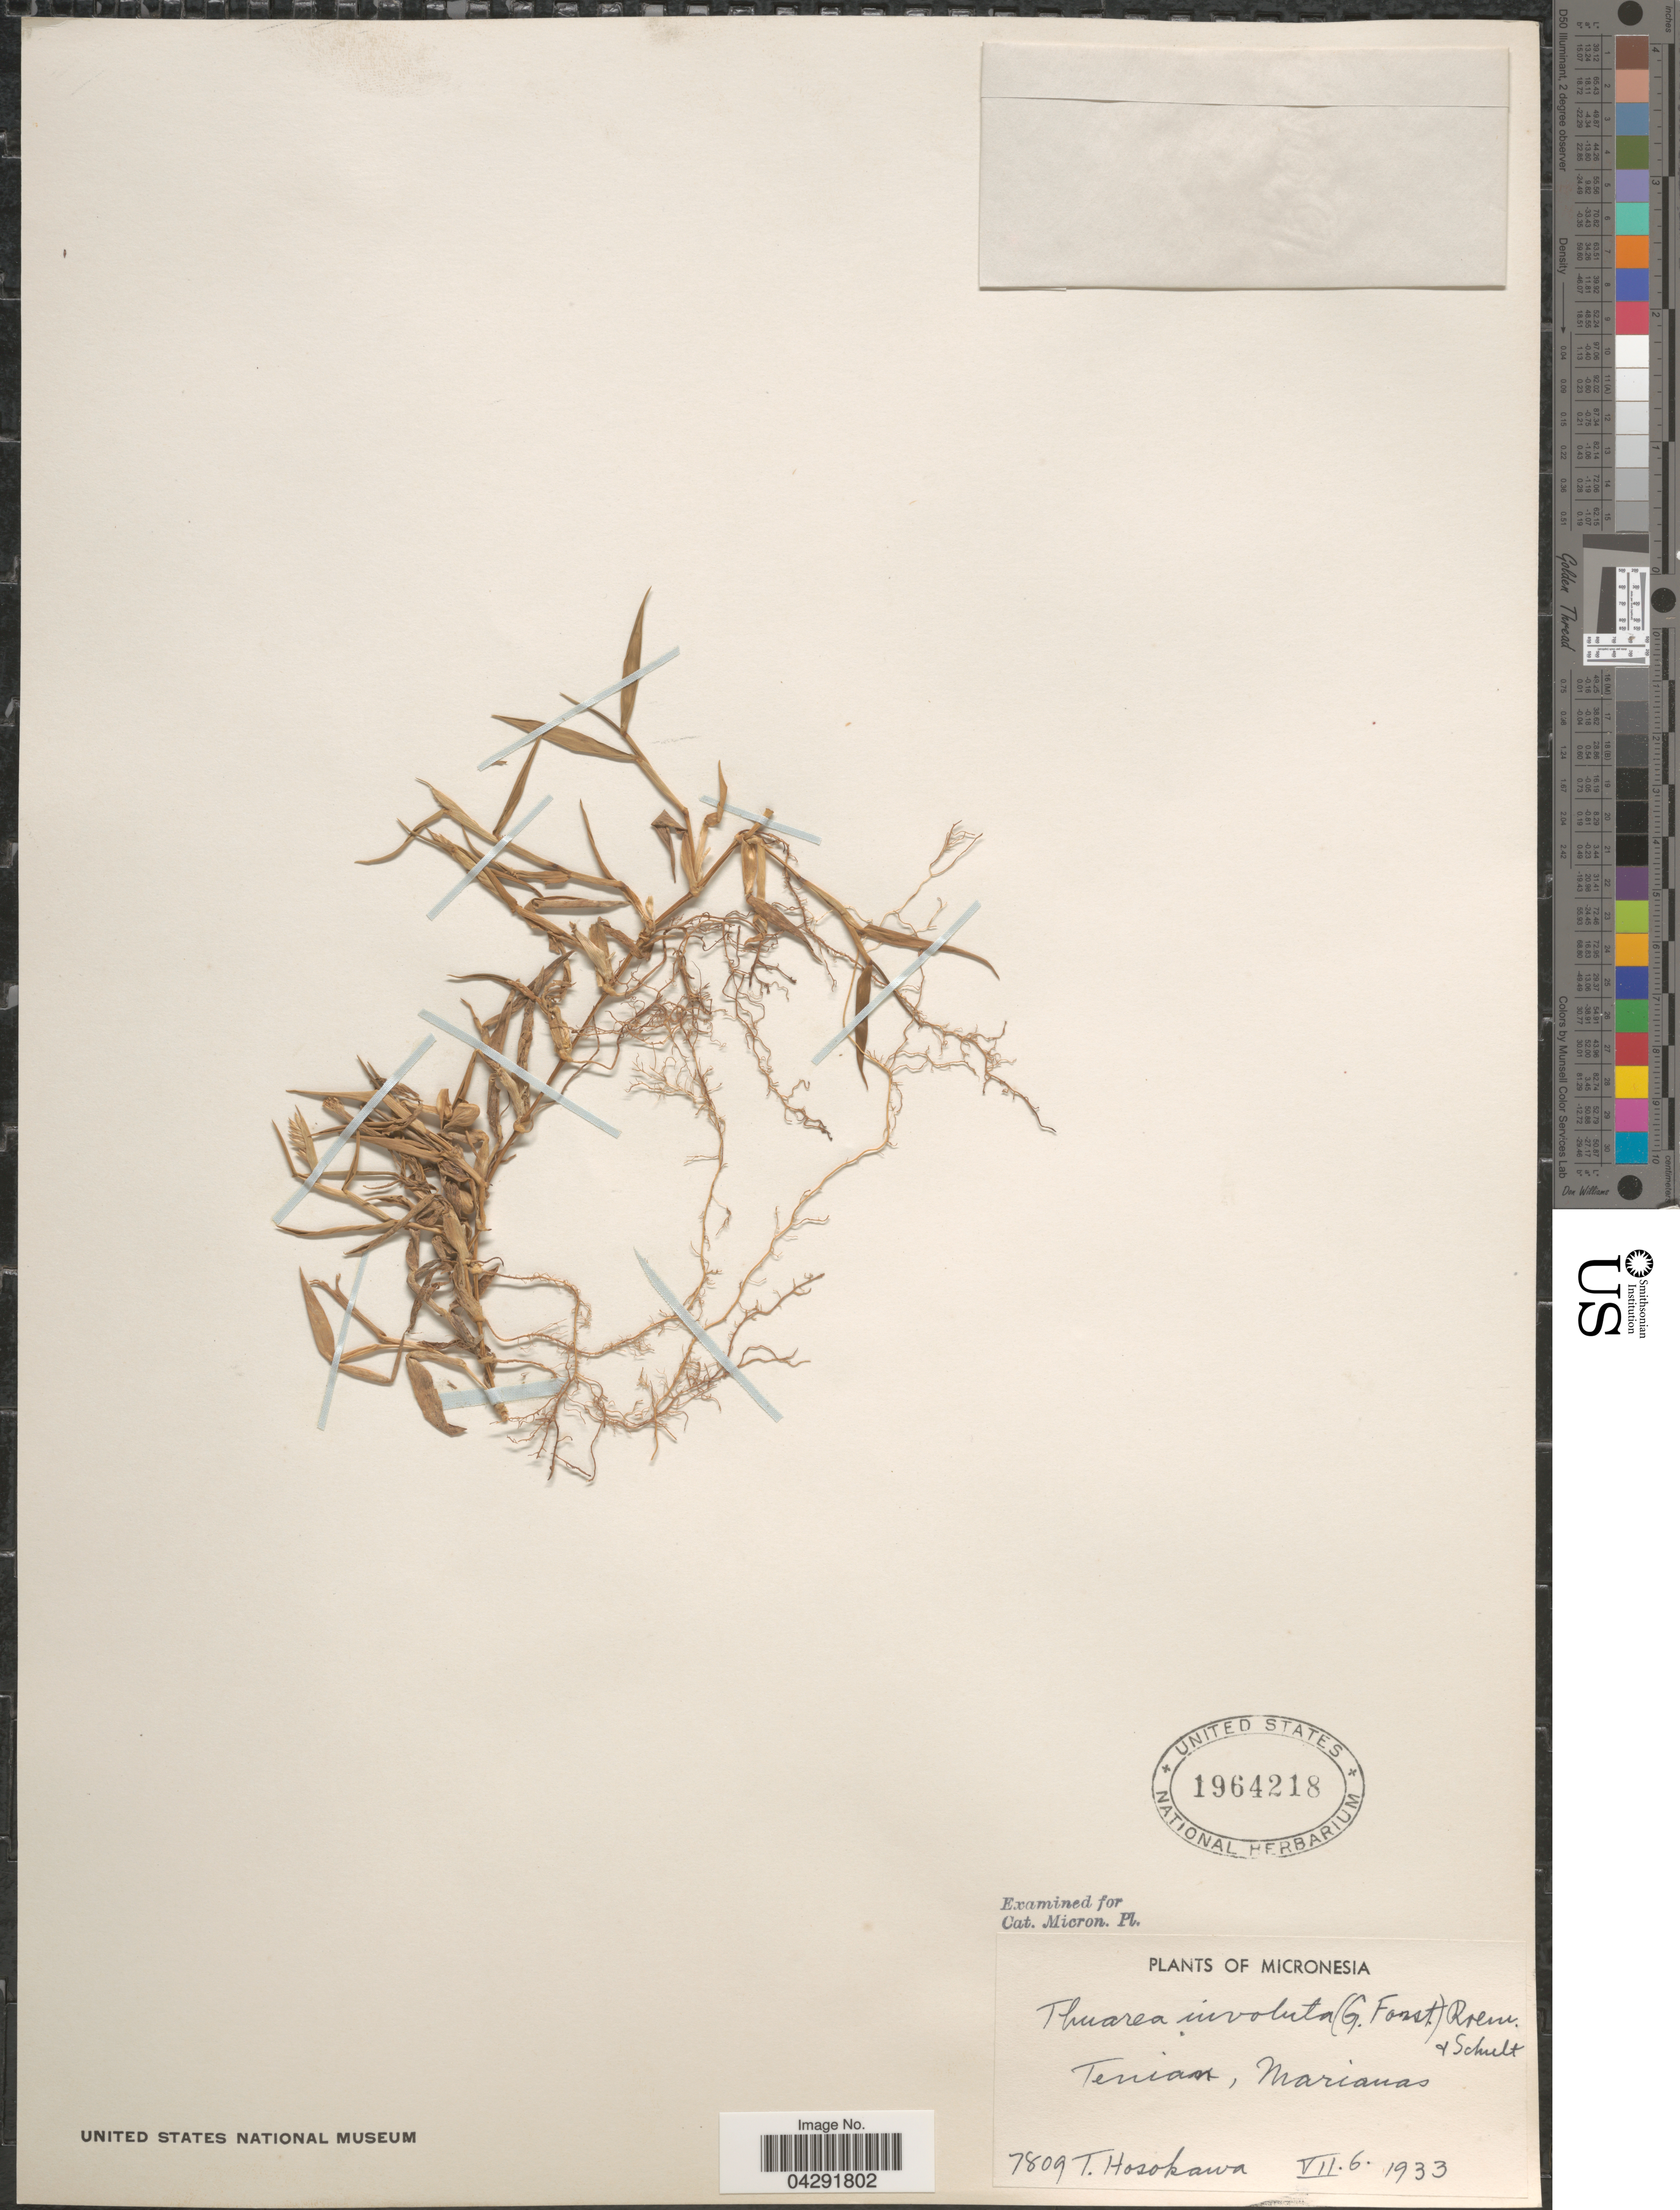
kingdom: Plantae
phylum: Tracheophyta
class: Liliopsida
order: Poales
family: Poaceae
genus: Thuarea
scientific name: Thuarea involuta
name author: (G. Forst.) R. Br. ex Sm.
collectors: T. Hosokawa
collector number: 7809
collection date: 1933-07-06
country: Micronesia, Federated States of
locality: Tenian, Marianas.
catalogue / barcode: US 1964218